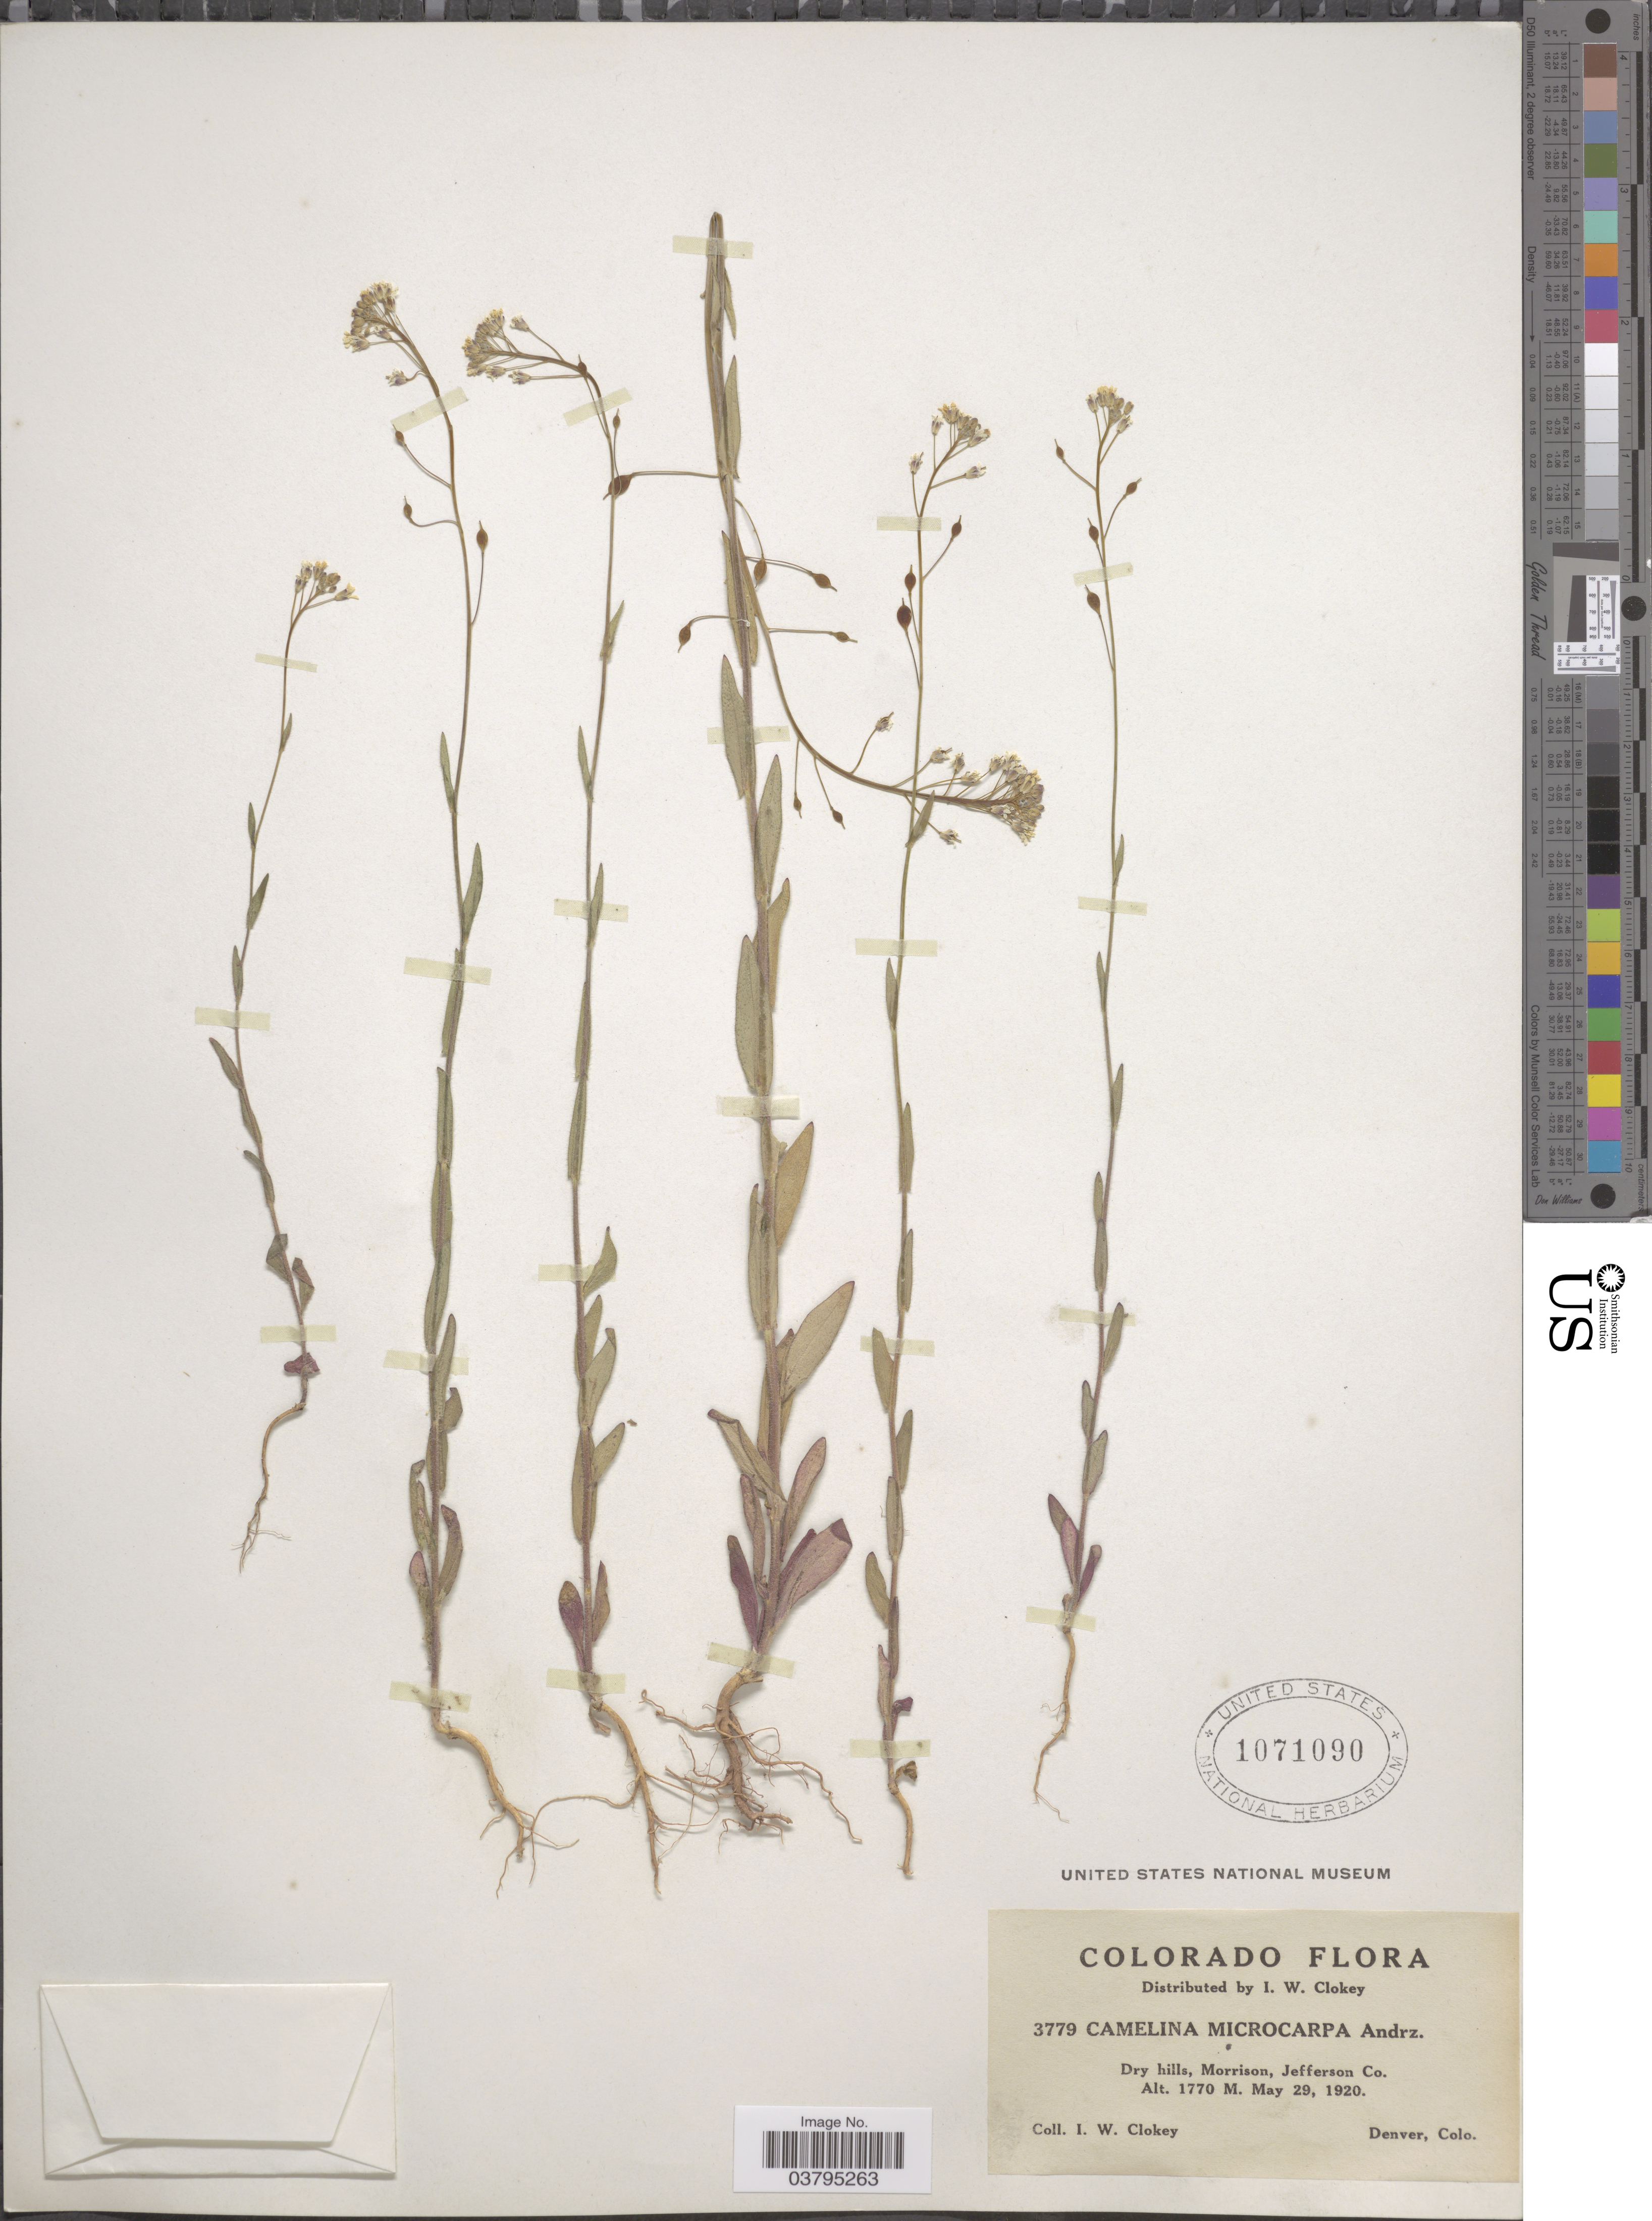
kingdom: Plantae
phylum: Tracheophyta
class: Magnoliopsida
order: Brassicales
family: Brassicaceae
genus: Camelina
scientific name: Camelina microcarpa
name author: DC.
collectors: I. W. Clokey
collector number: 3779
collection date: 1920-05-29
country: United States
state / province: Colorado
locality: Dry hills, Morrison, Jefferson Co.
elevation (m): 1770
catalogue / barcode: US 1071090